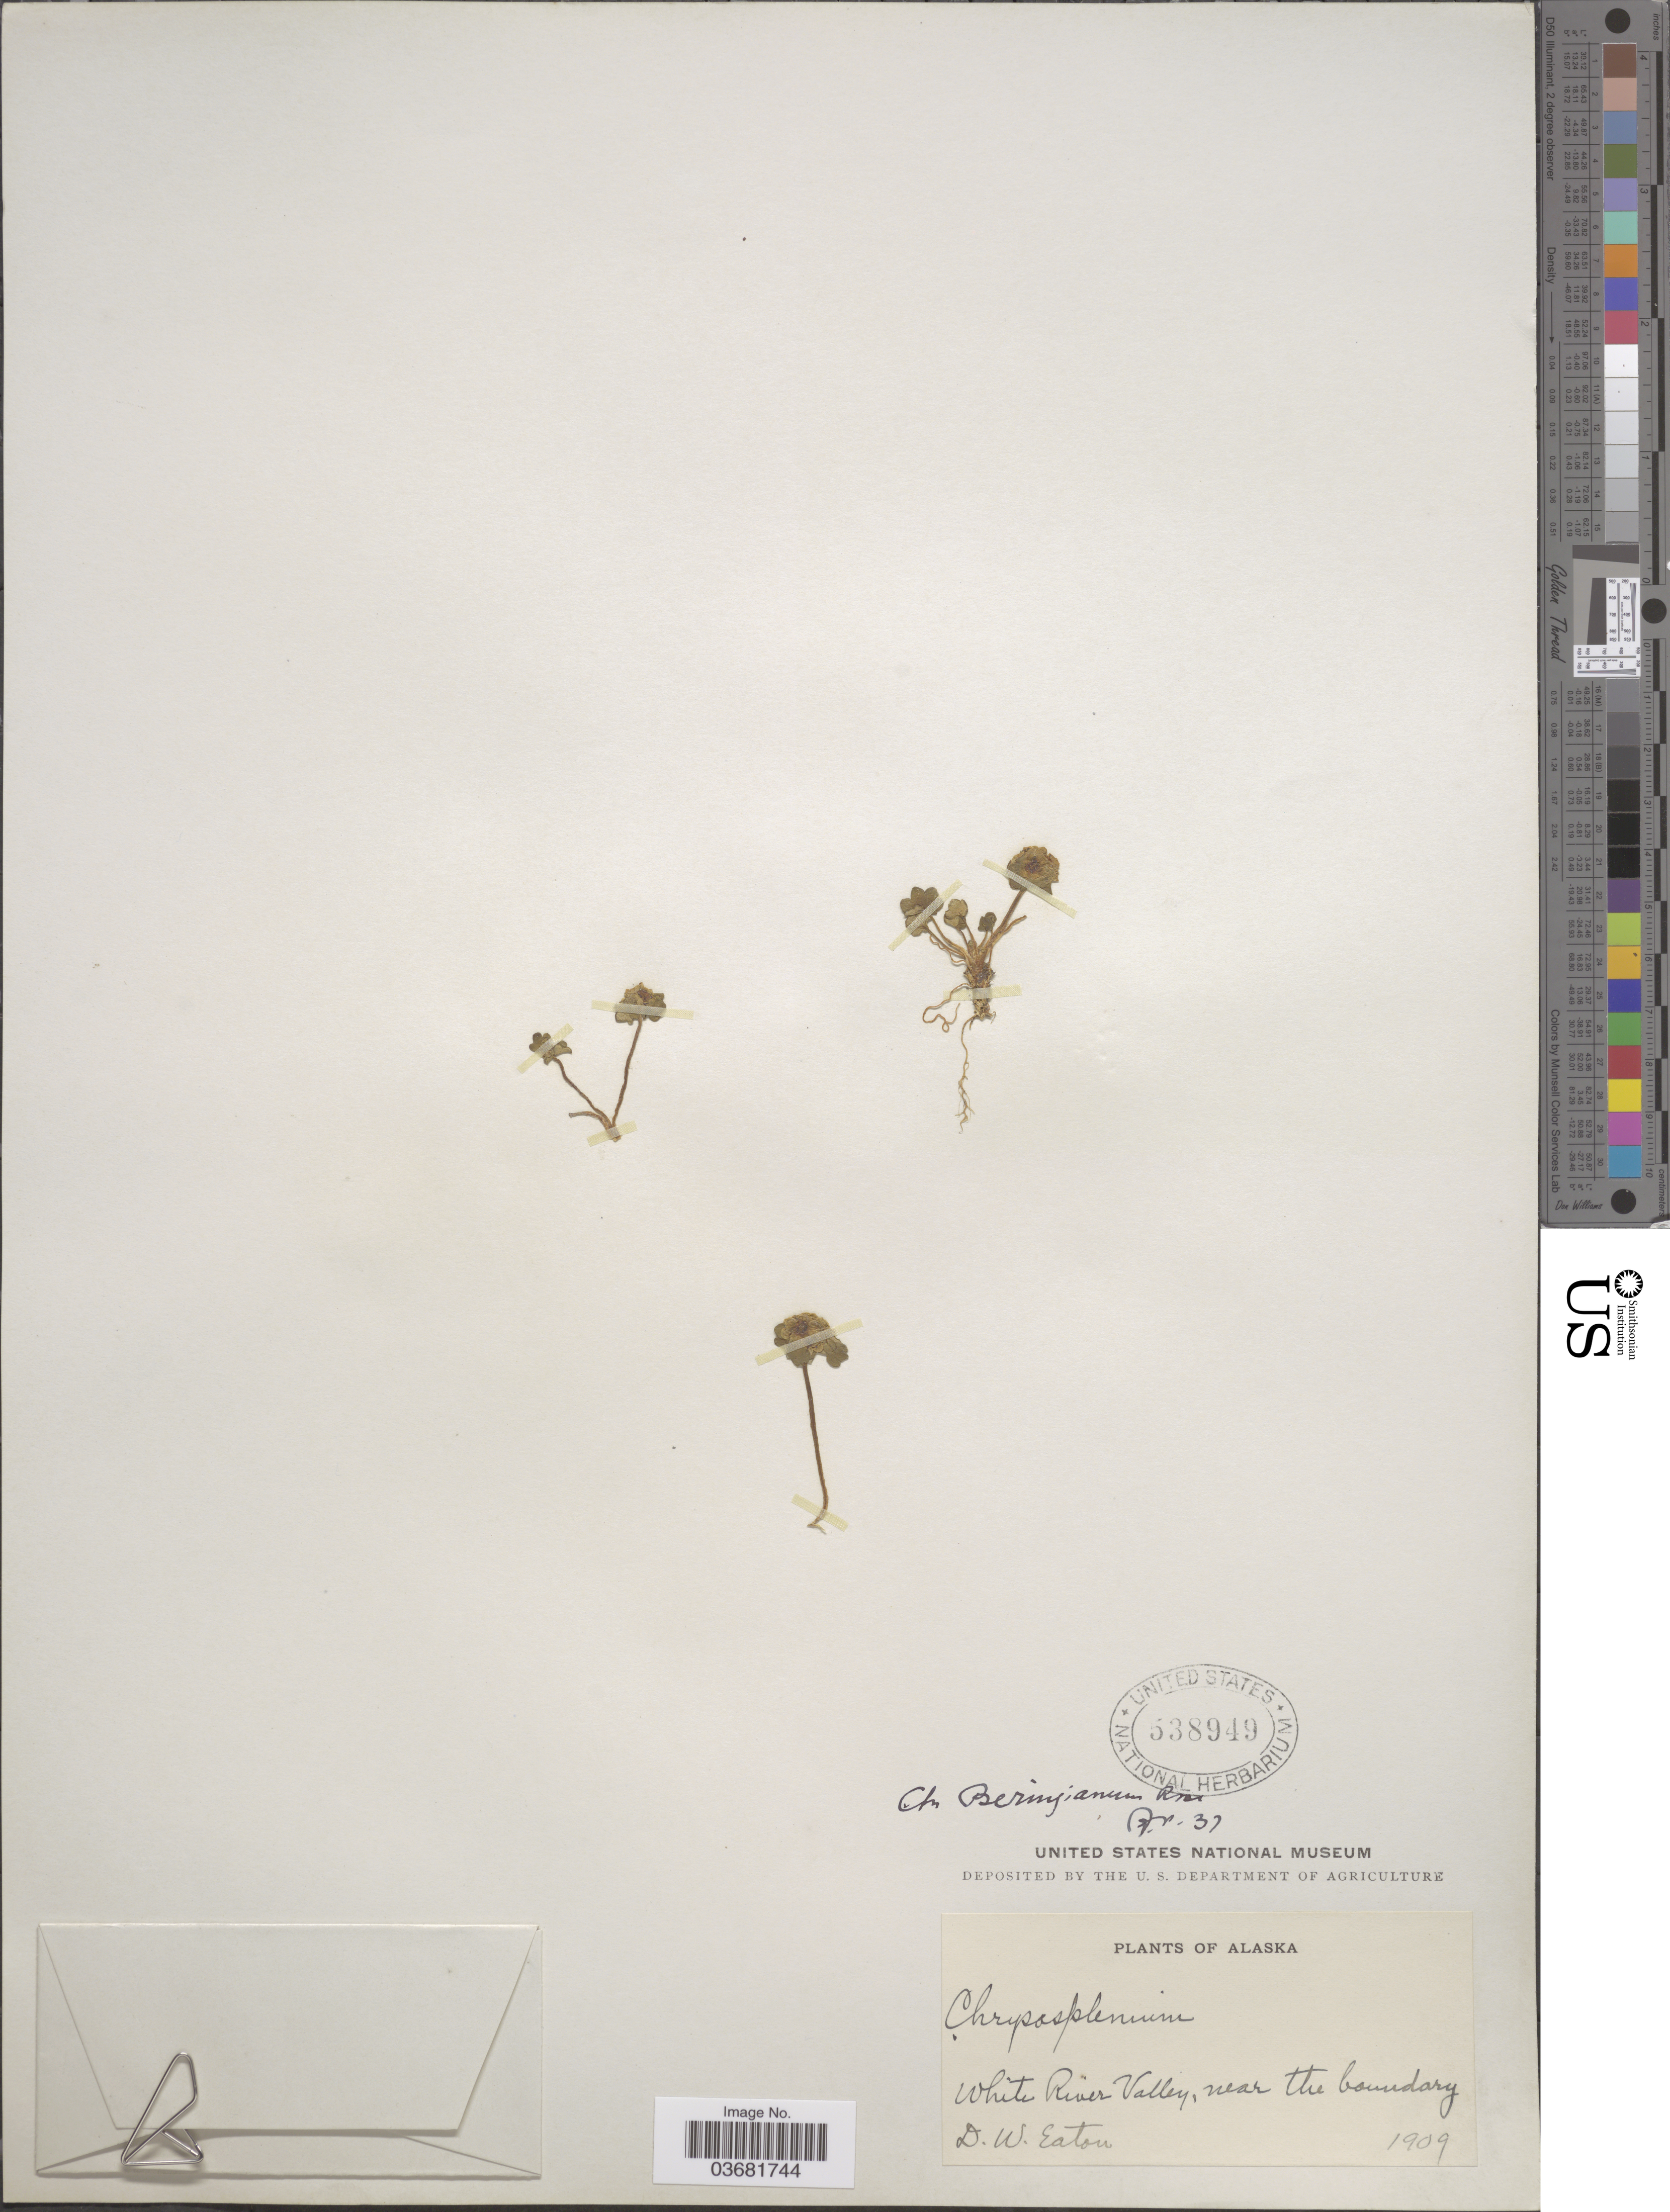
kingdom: Plantae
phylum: Tracheophyta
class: Magnoliopsida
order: Saxifragales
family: Saxifragaceae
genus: Chrysosplenium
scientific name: Chrysosplenium wrightii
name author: Franch. & Sav.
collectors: D. Eaton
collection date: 1909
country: United States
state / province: Alaska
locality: White River Valley, near the boundary.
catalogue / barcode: US 538949